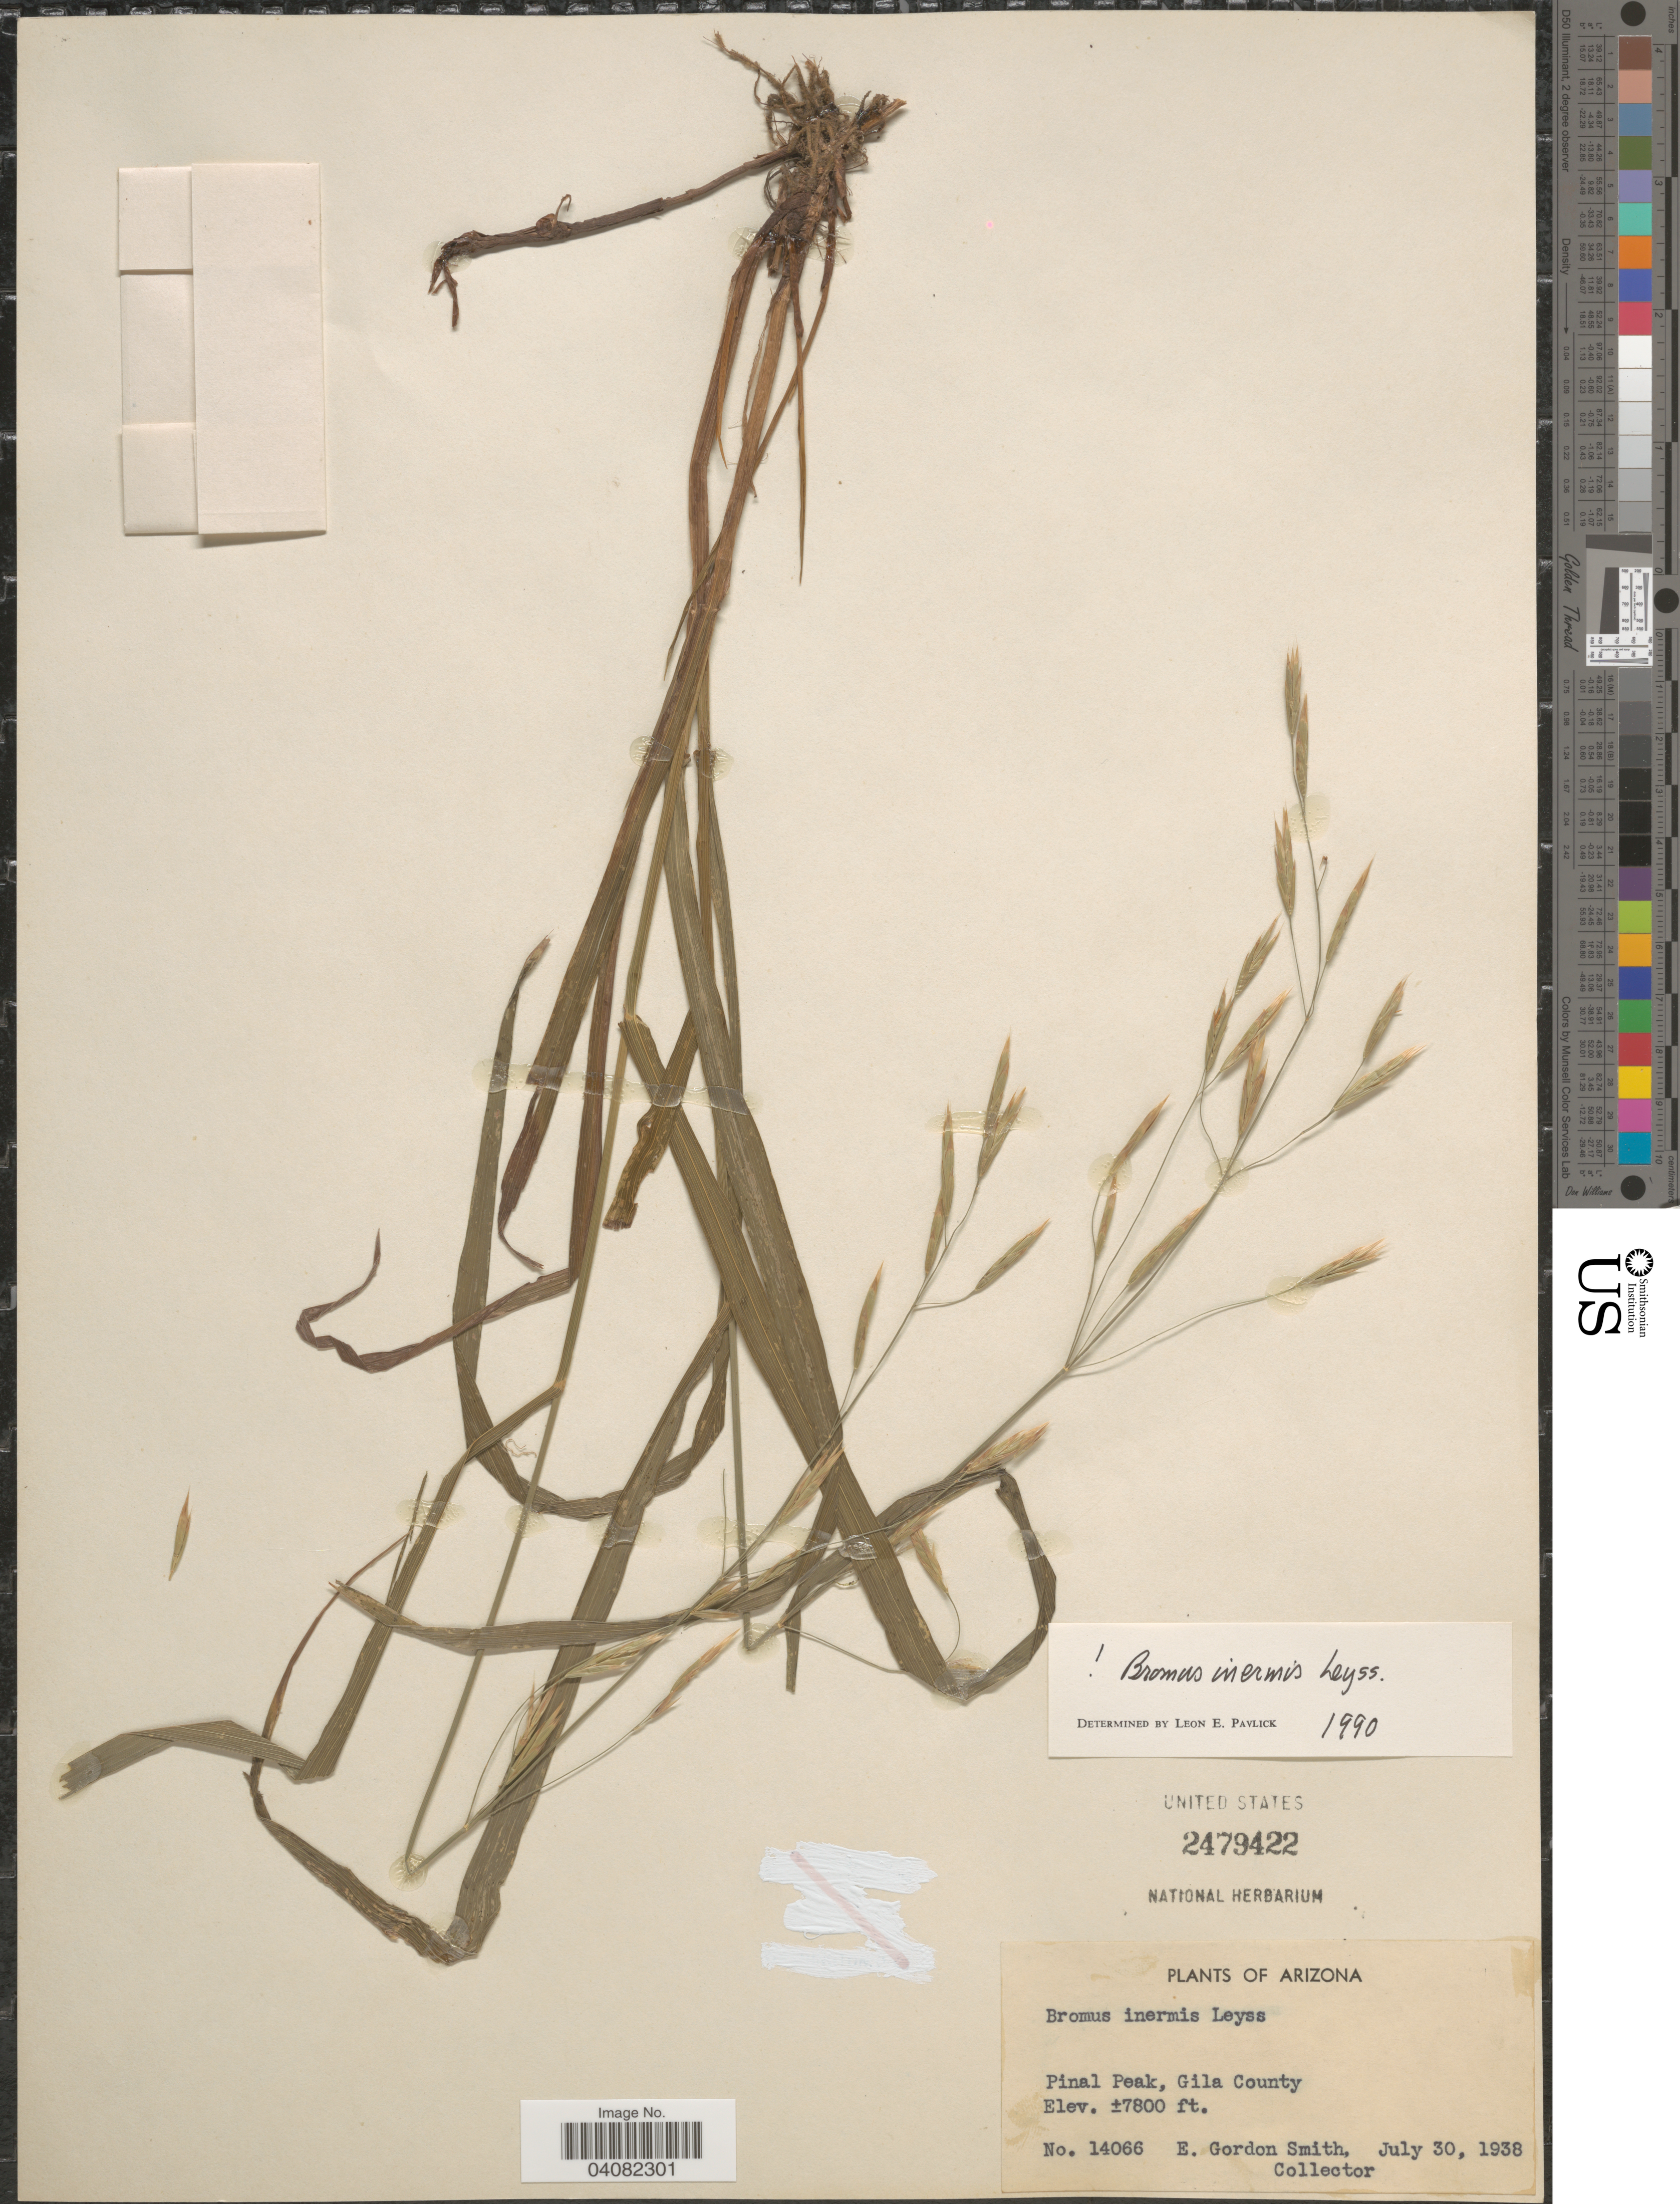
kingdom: Plantae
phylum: Tracheophyta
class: Liliopsida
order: Poales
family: Poaceae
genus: Bromus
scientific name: Bromus inermis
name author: Leyss.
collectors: E. G. Smith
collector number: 14066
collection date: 1938-07-30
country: United States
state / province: Arizona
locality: Pinal Peak, Gila County.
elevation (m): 2377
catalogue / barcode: US 2479422